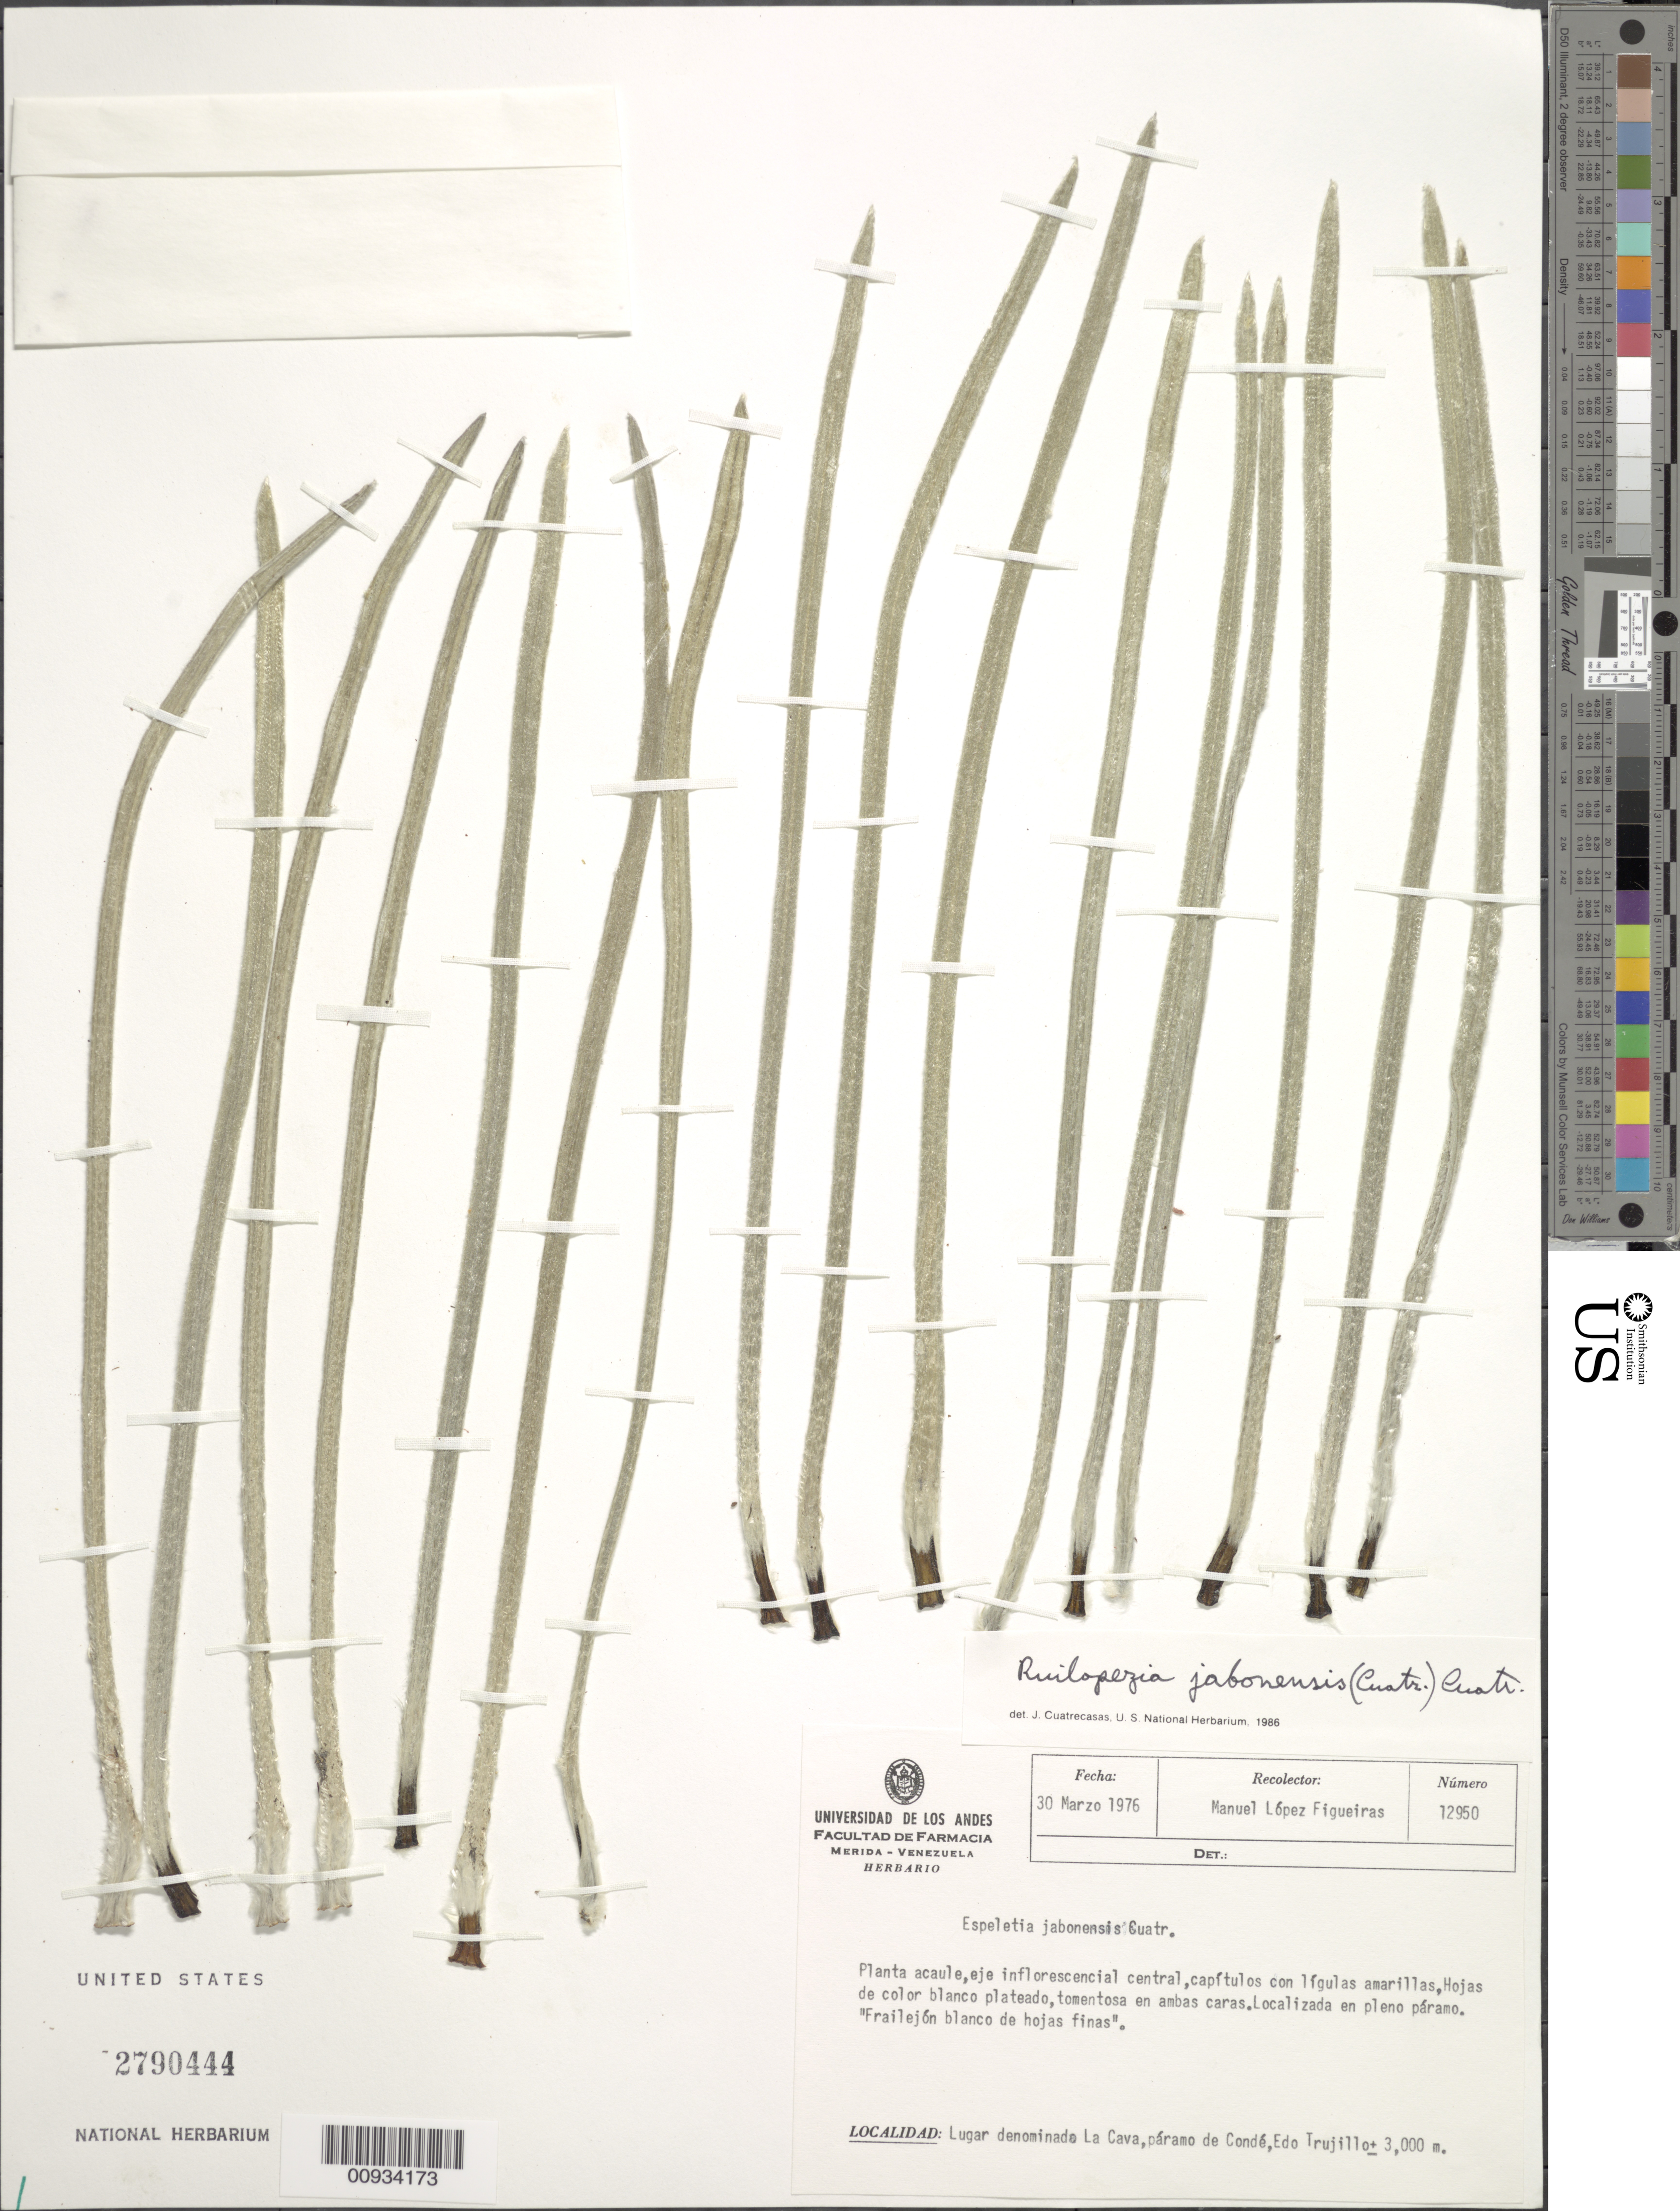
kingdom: Plantae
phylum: Tracheophyta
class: Magnoliopsida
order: Asterales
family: Asteraceae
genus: Ruilopezia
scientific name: Ruilopezia jabonensis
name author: (Cuatrec.) Cuatrec.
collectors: M. López Figueiras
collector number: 12950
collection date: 1976-03-30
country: Venezuela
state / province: Trujillo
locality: Lugar denominado La Cava, paramo de Conde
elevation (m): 3000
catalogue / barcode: US 2790444